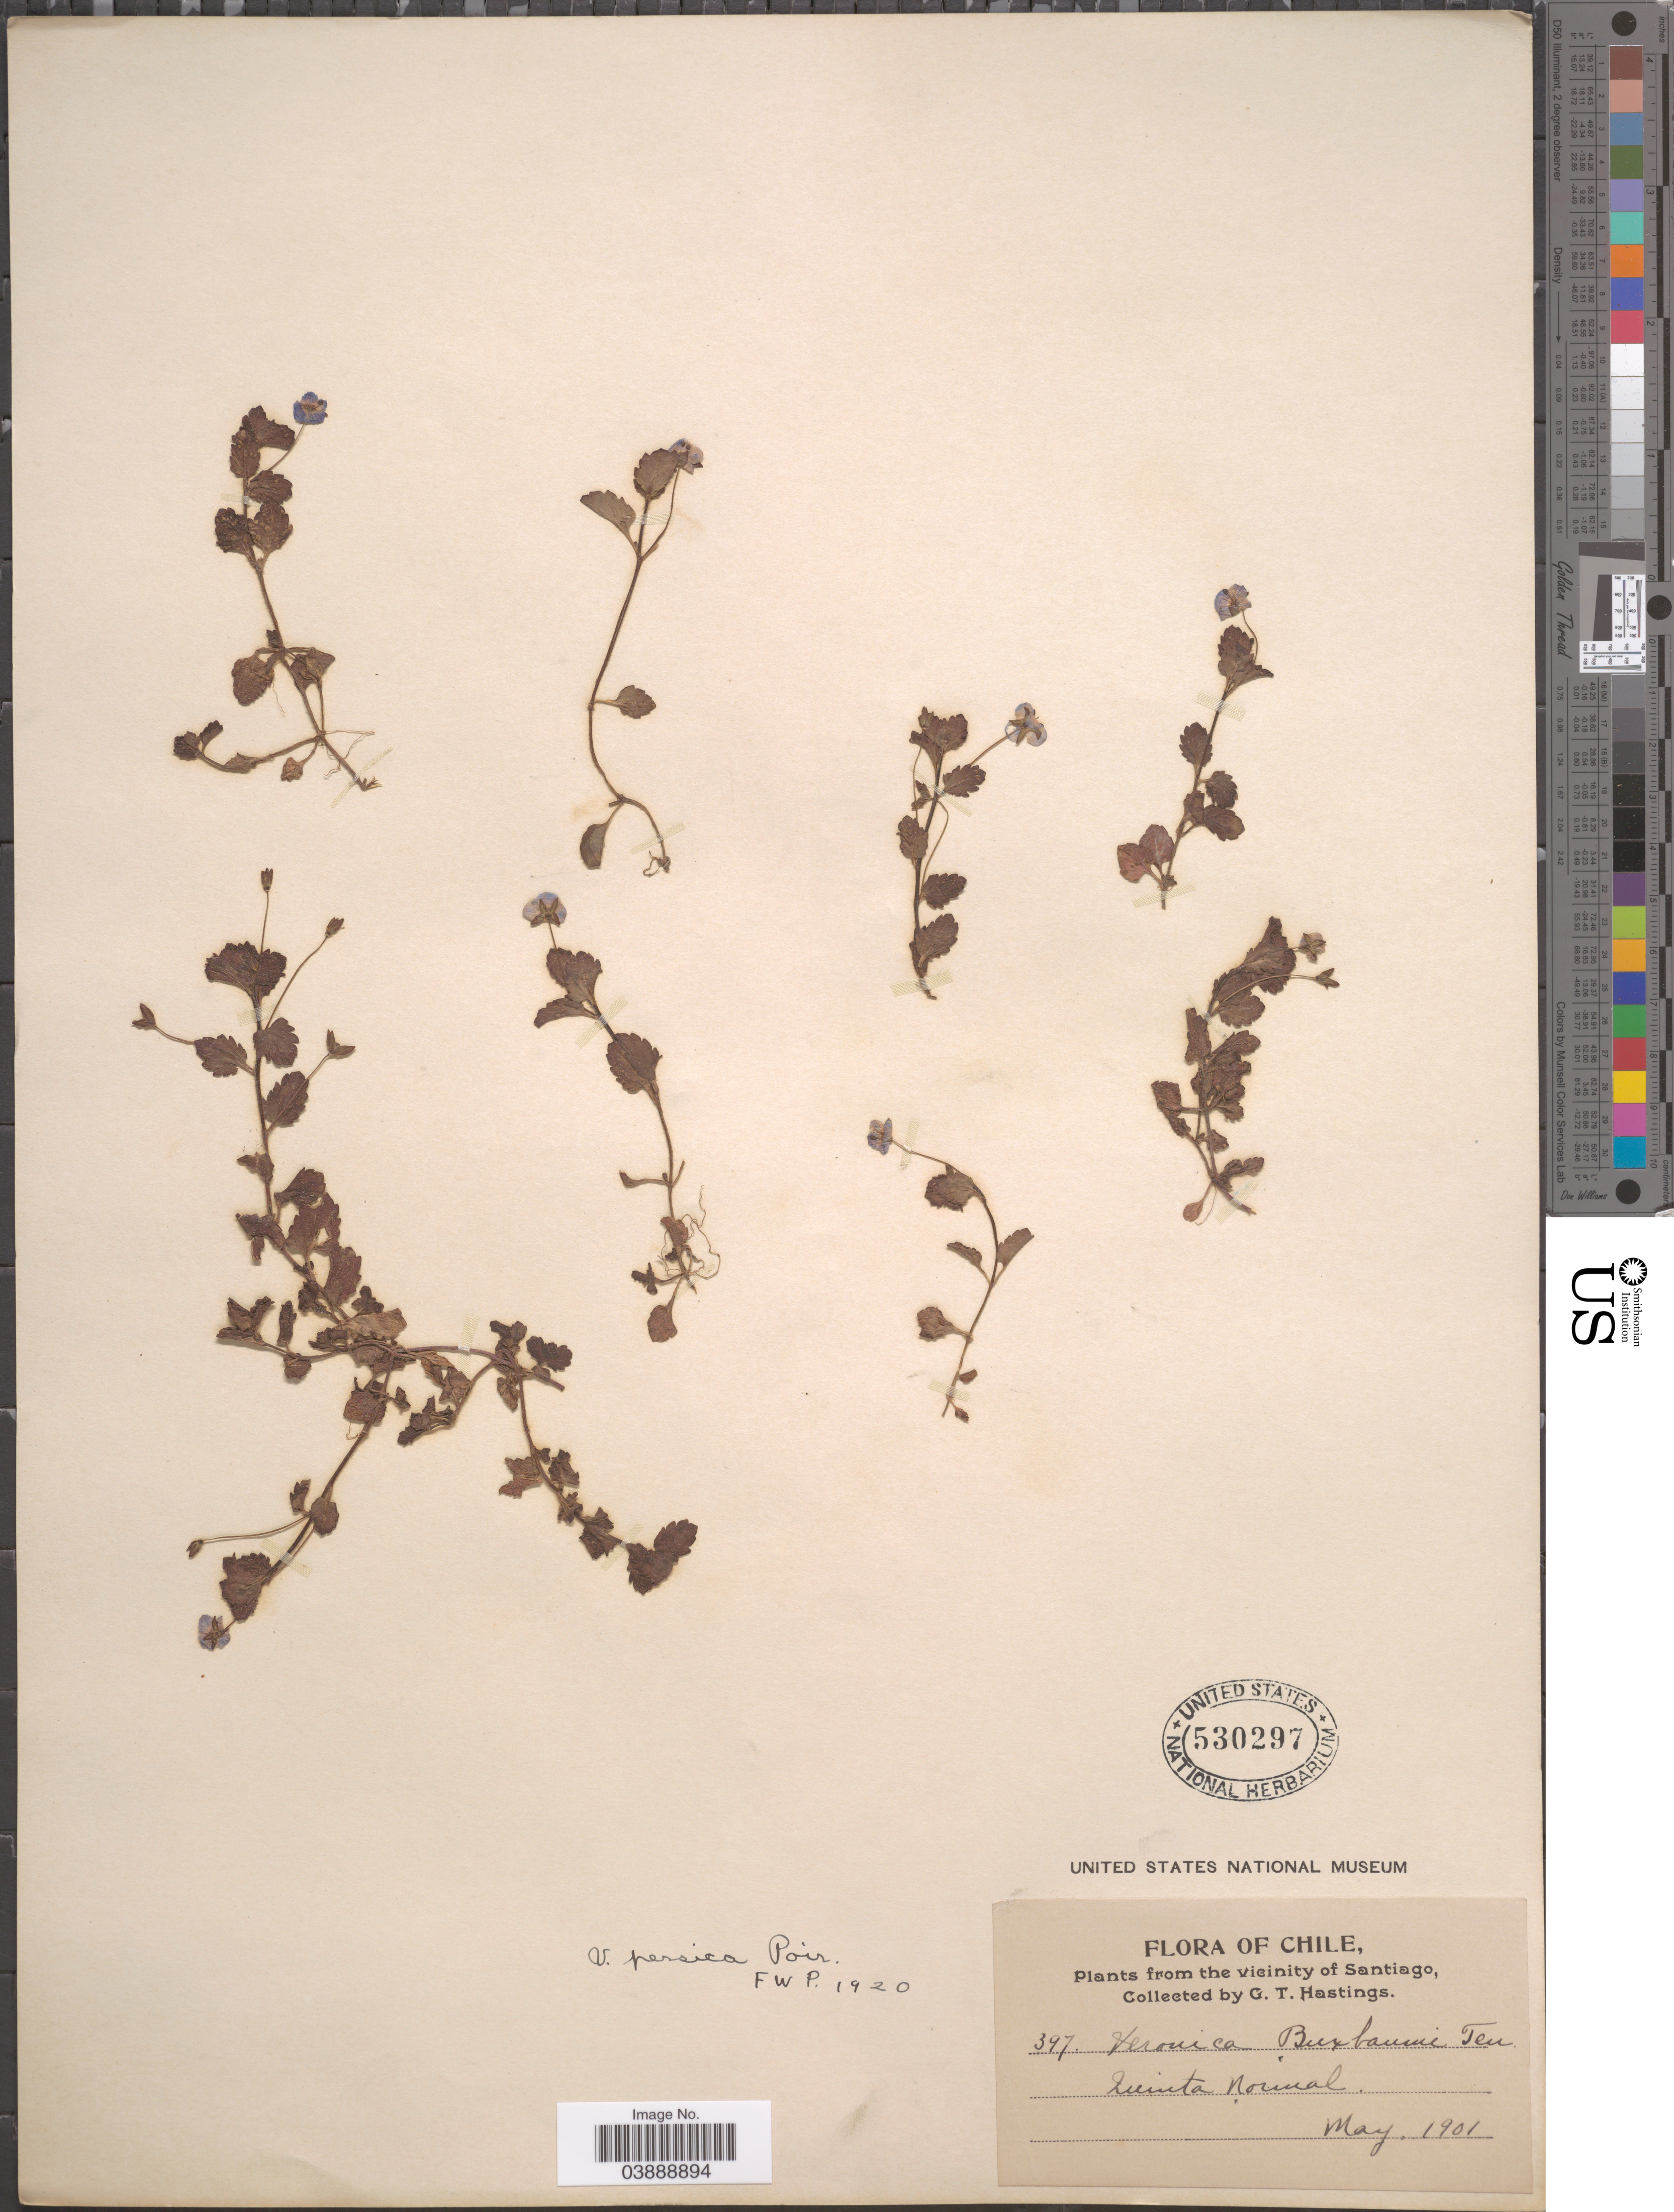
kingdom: Plantae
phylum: Tracheophyta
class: Magnoliopsida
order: Lamiales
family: Plantaginaceae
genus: Veronica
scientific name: Veronica persica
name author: Poir.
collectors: G. Hastings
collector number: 397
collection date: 1901-05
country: Peru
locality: The vicinity of Santiago. Quinta Normal.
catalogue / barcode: US 530297